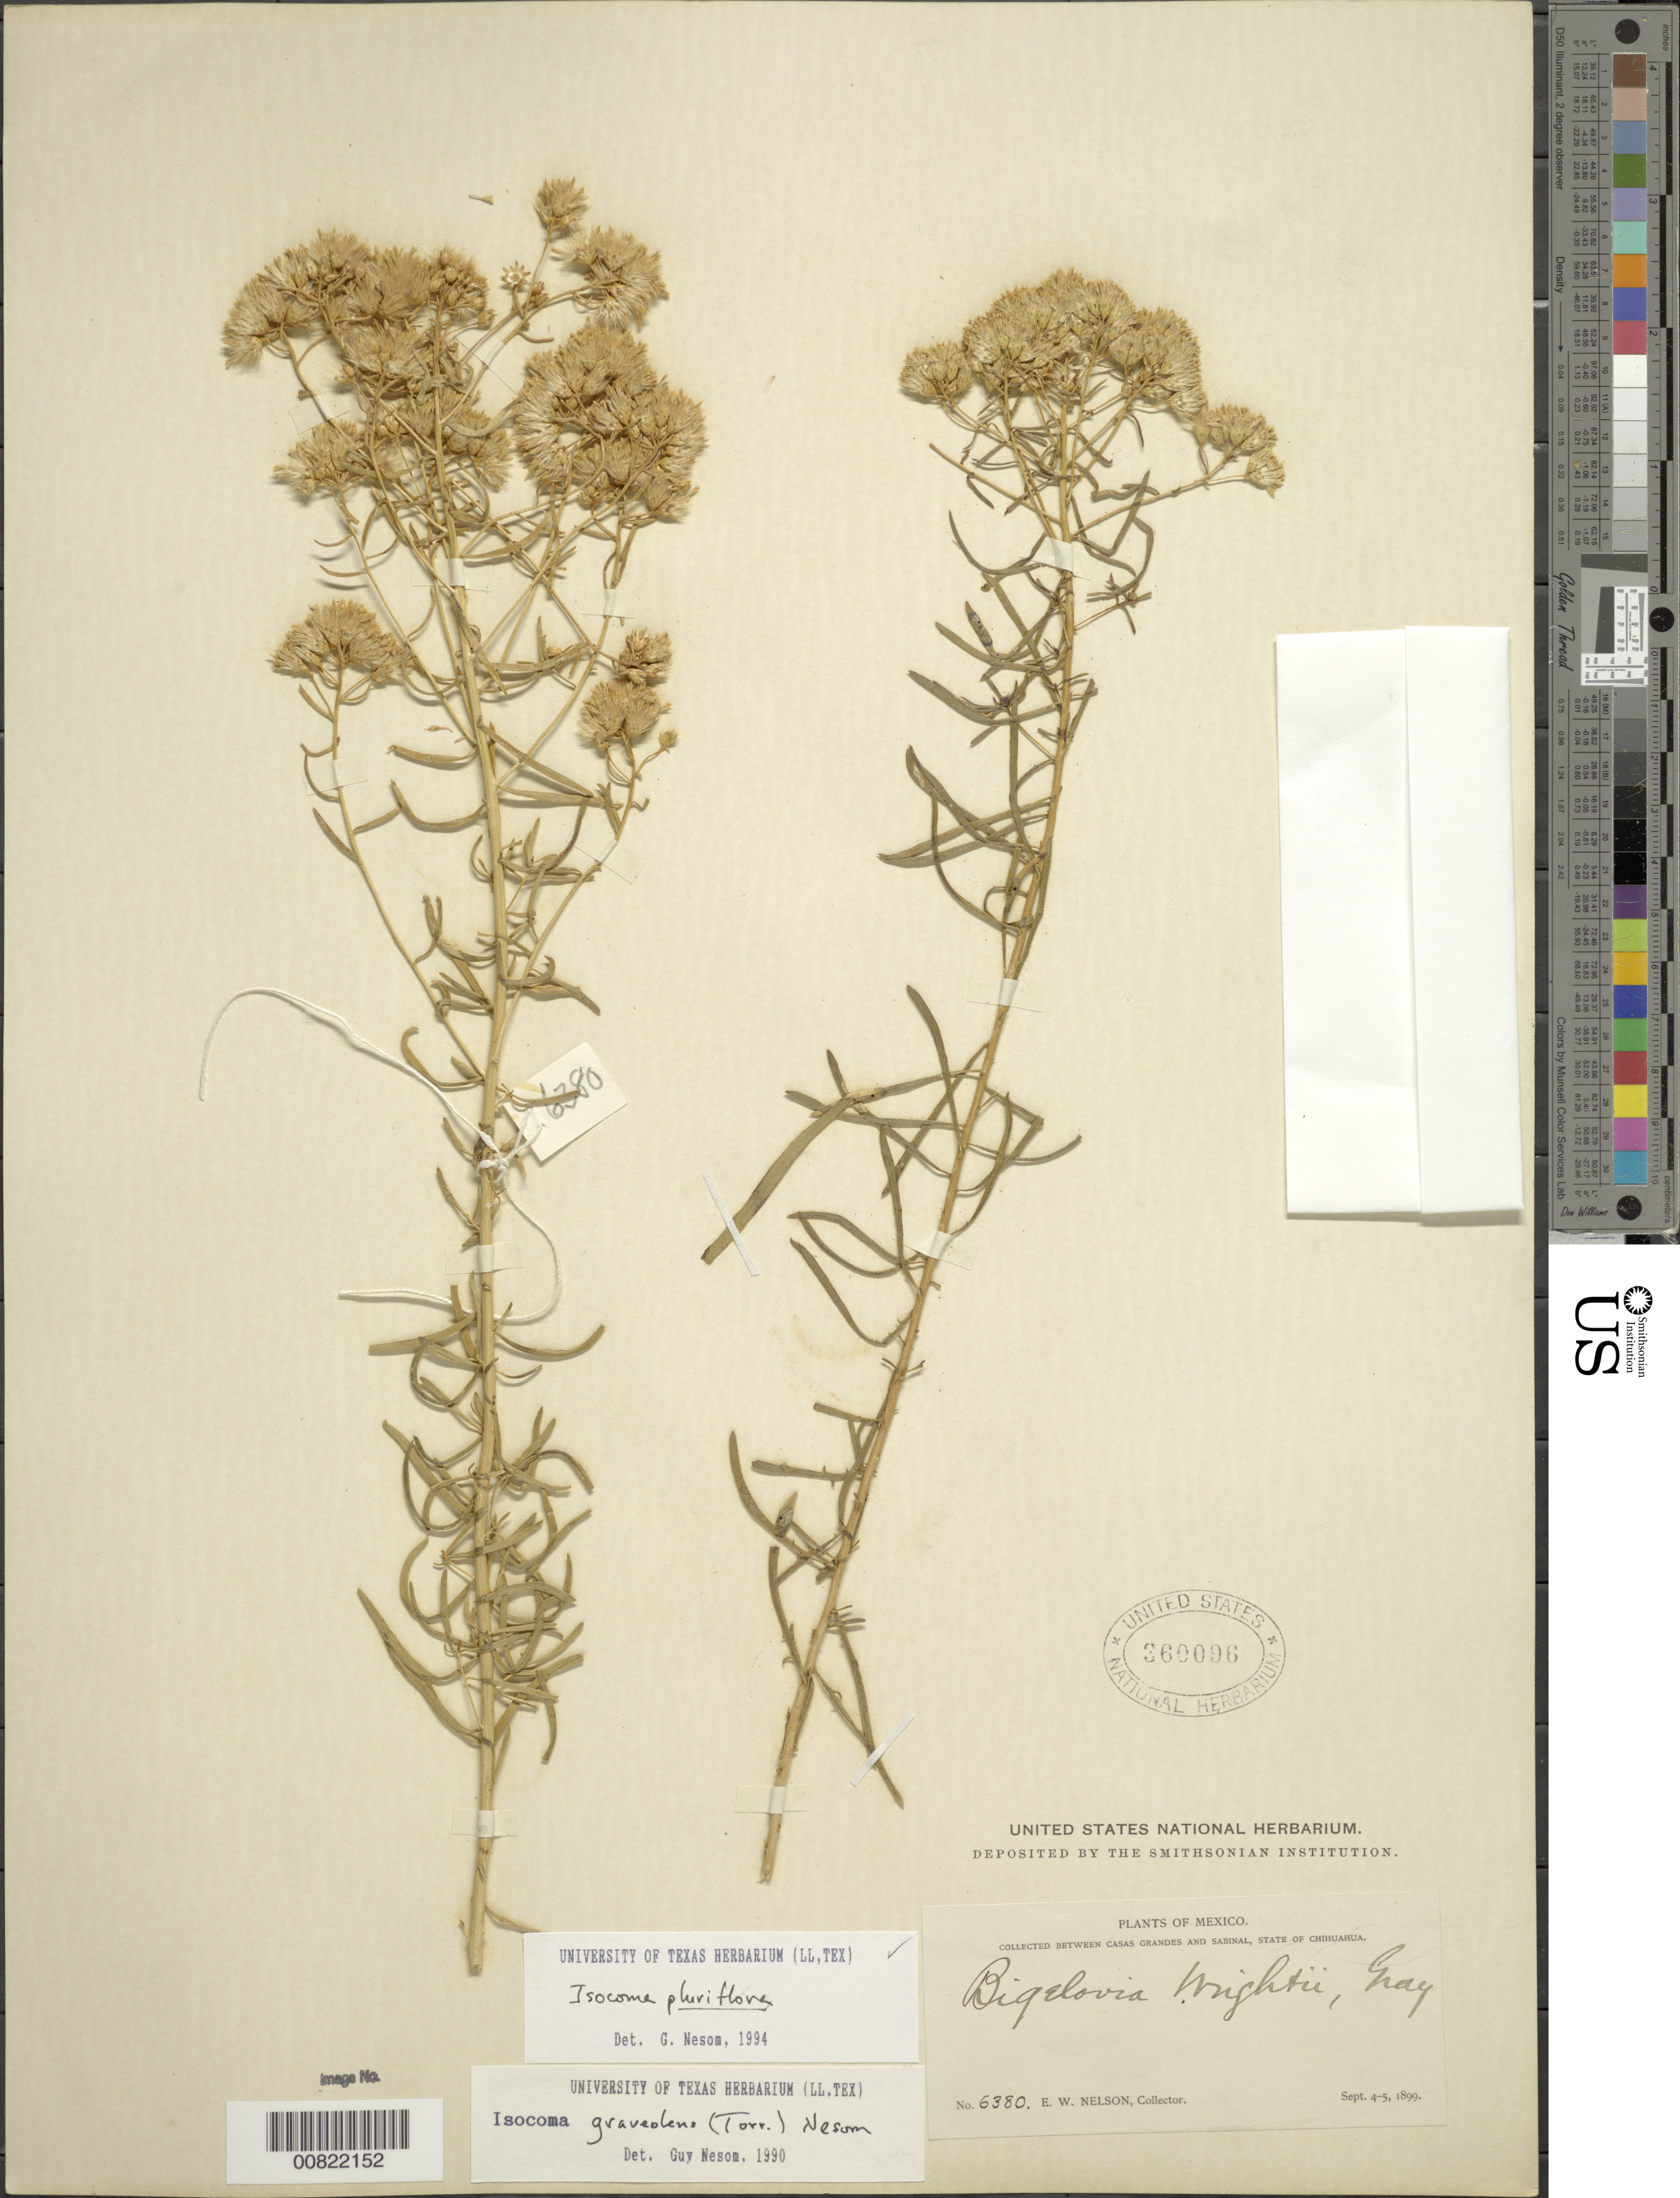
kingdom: Plantae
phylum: Tracheophyta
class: Magnoliopsida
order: Asterales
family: Asteraceae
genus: Isocoma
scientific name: Isocoma pluriflora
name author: (Torr. & A. Gray) Greene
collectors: E. W. Nelson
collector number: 6380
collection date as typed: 04 Sep 1899 to 05 Sep 1899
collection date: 1899-09-04/1899-09-05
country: Mexico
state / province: Chihuahua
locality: Between Casas Grandes and Sabinal, Chihuahua.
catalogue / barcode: US 360096